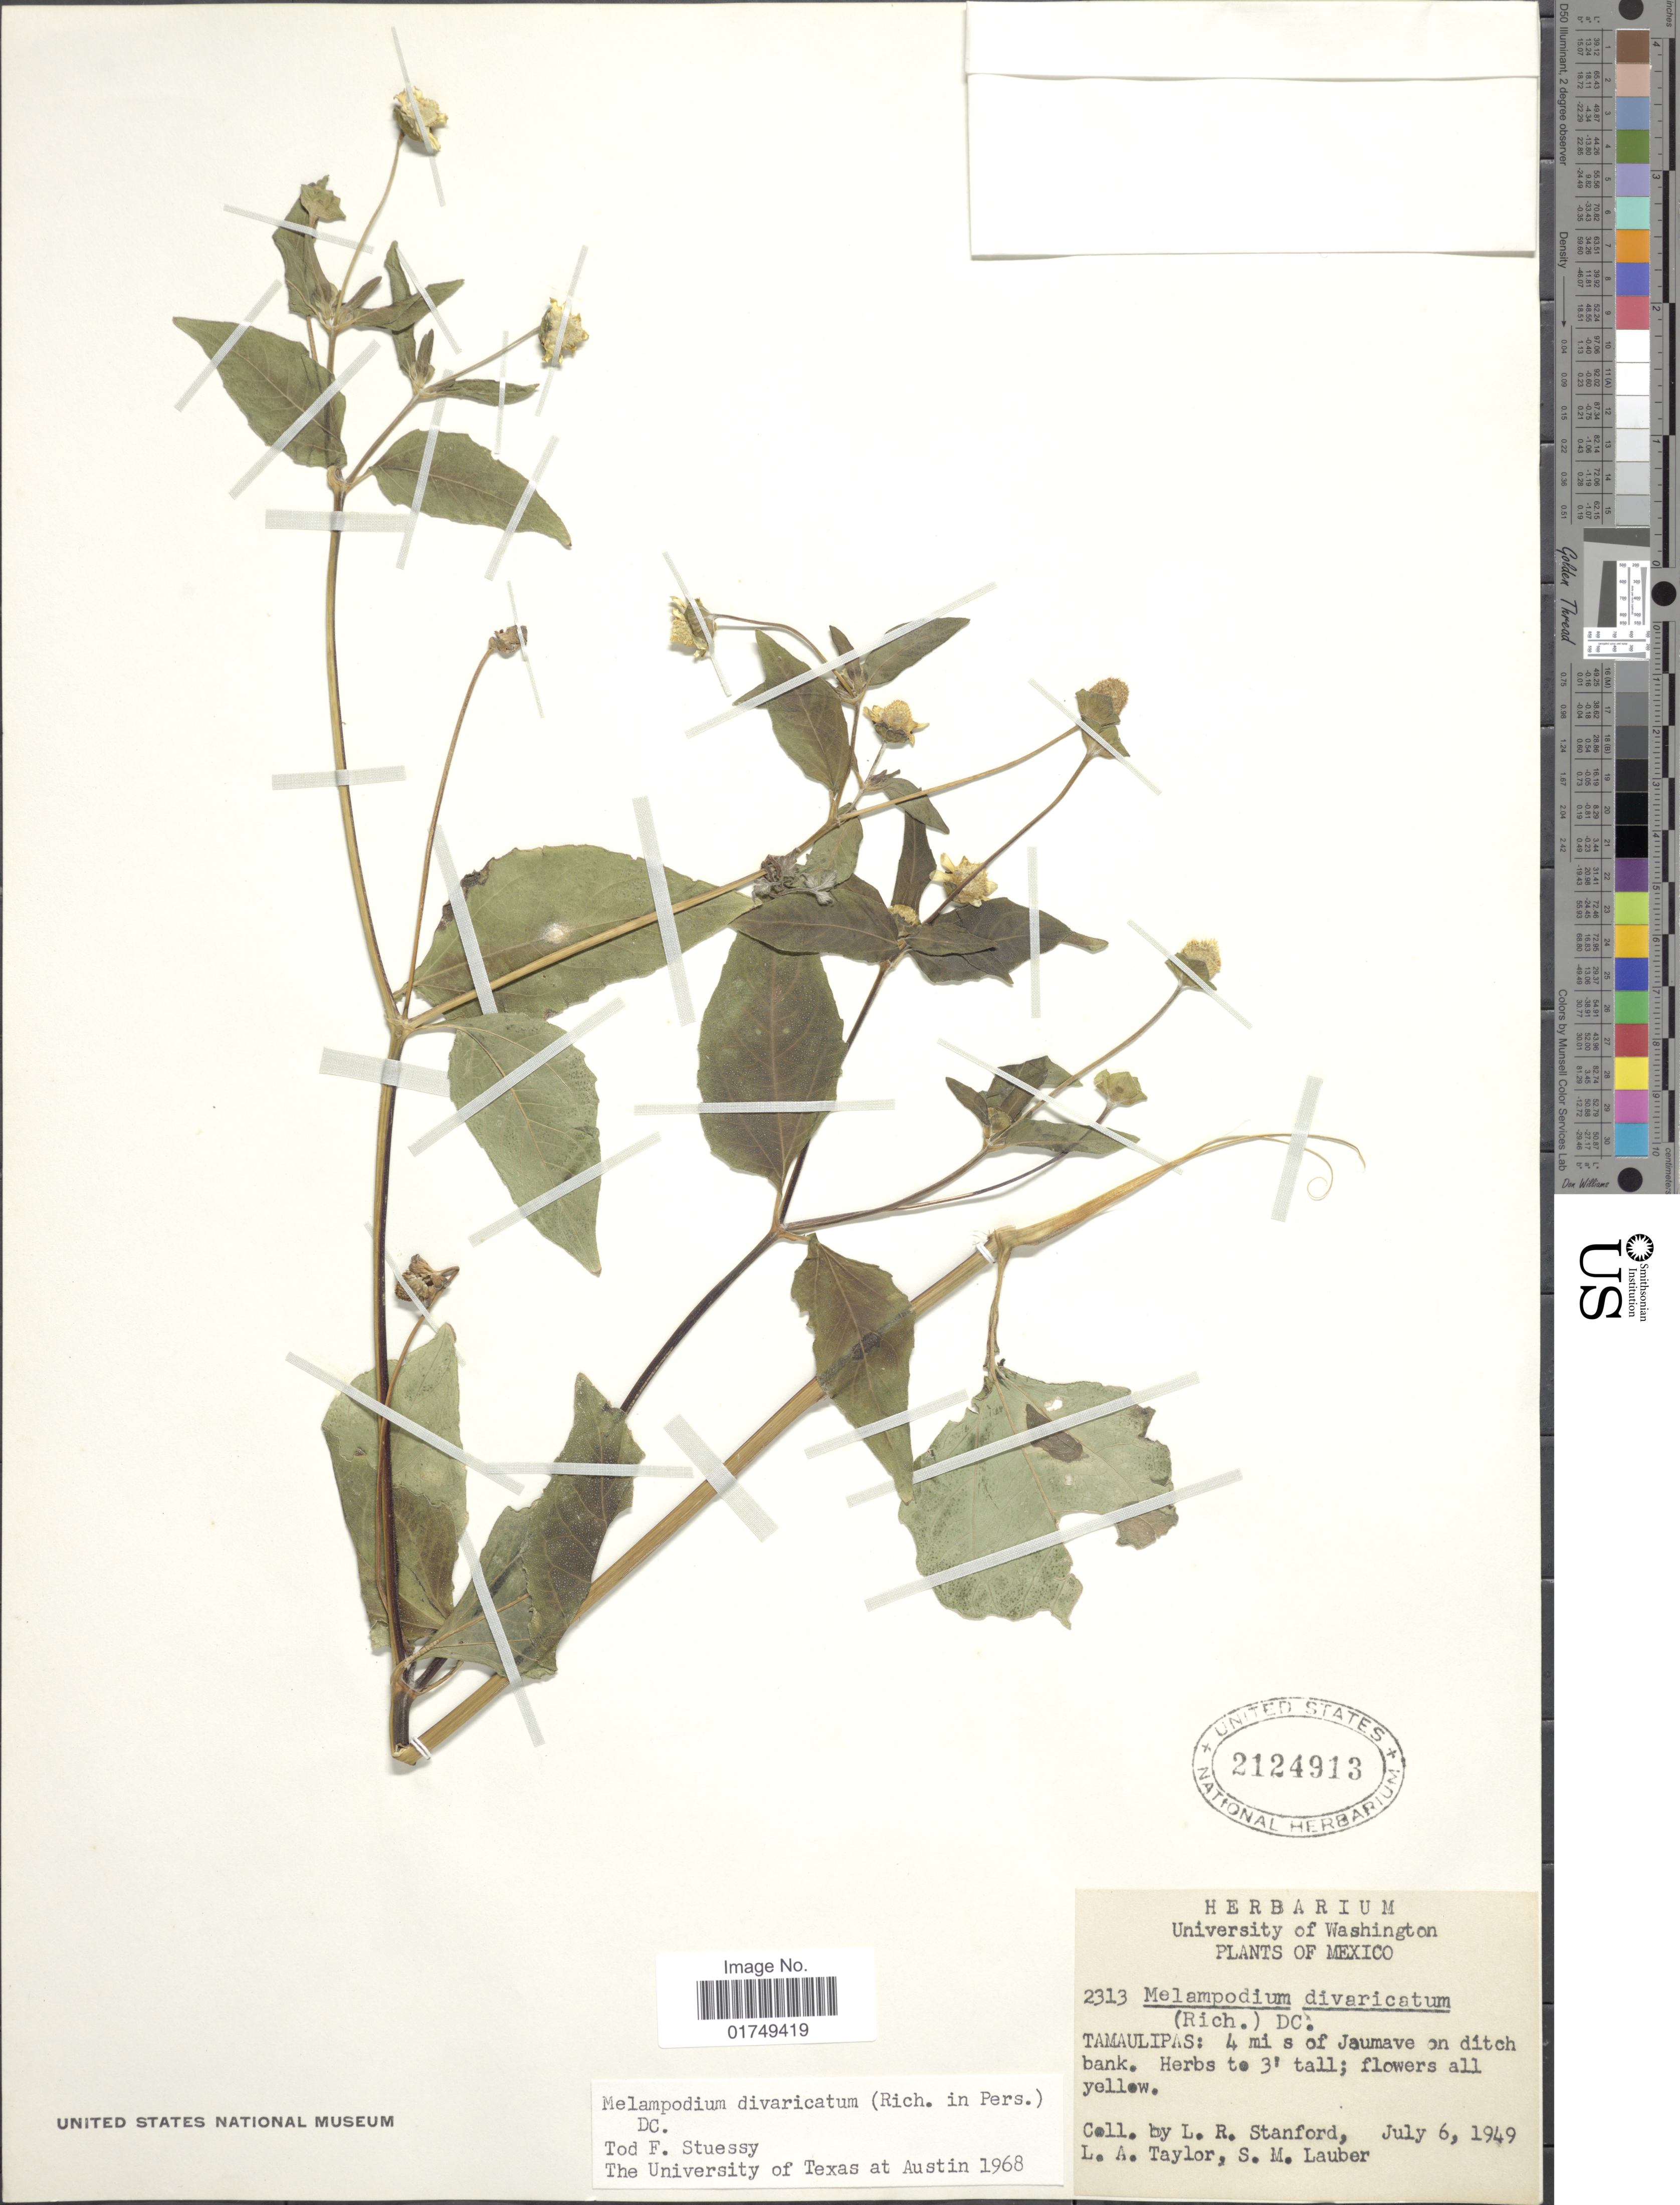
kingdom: Plantae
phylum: Tracheophyta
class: Magnoliopsida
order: Asterales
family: Asteraceae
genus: Melampodium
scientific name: Melampodium divaricatum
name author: (Rich.) DC.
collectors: L. R. Stanford, L. A. Taylor & S. M. Lauber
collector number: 2313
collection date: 1949-07-06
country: Mexico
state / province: Tamaulipas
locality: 4 mi s of Jaumave on ditch bank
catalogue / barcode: US 2124913